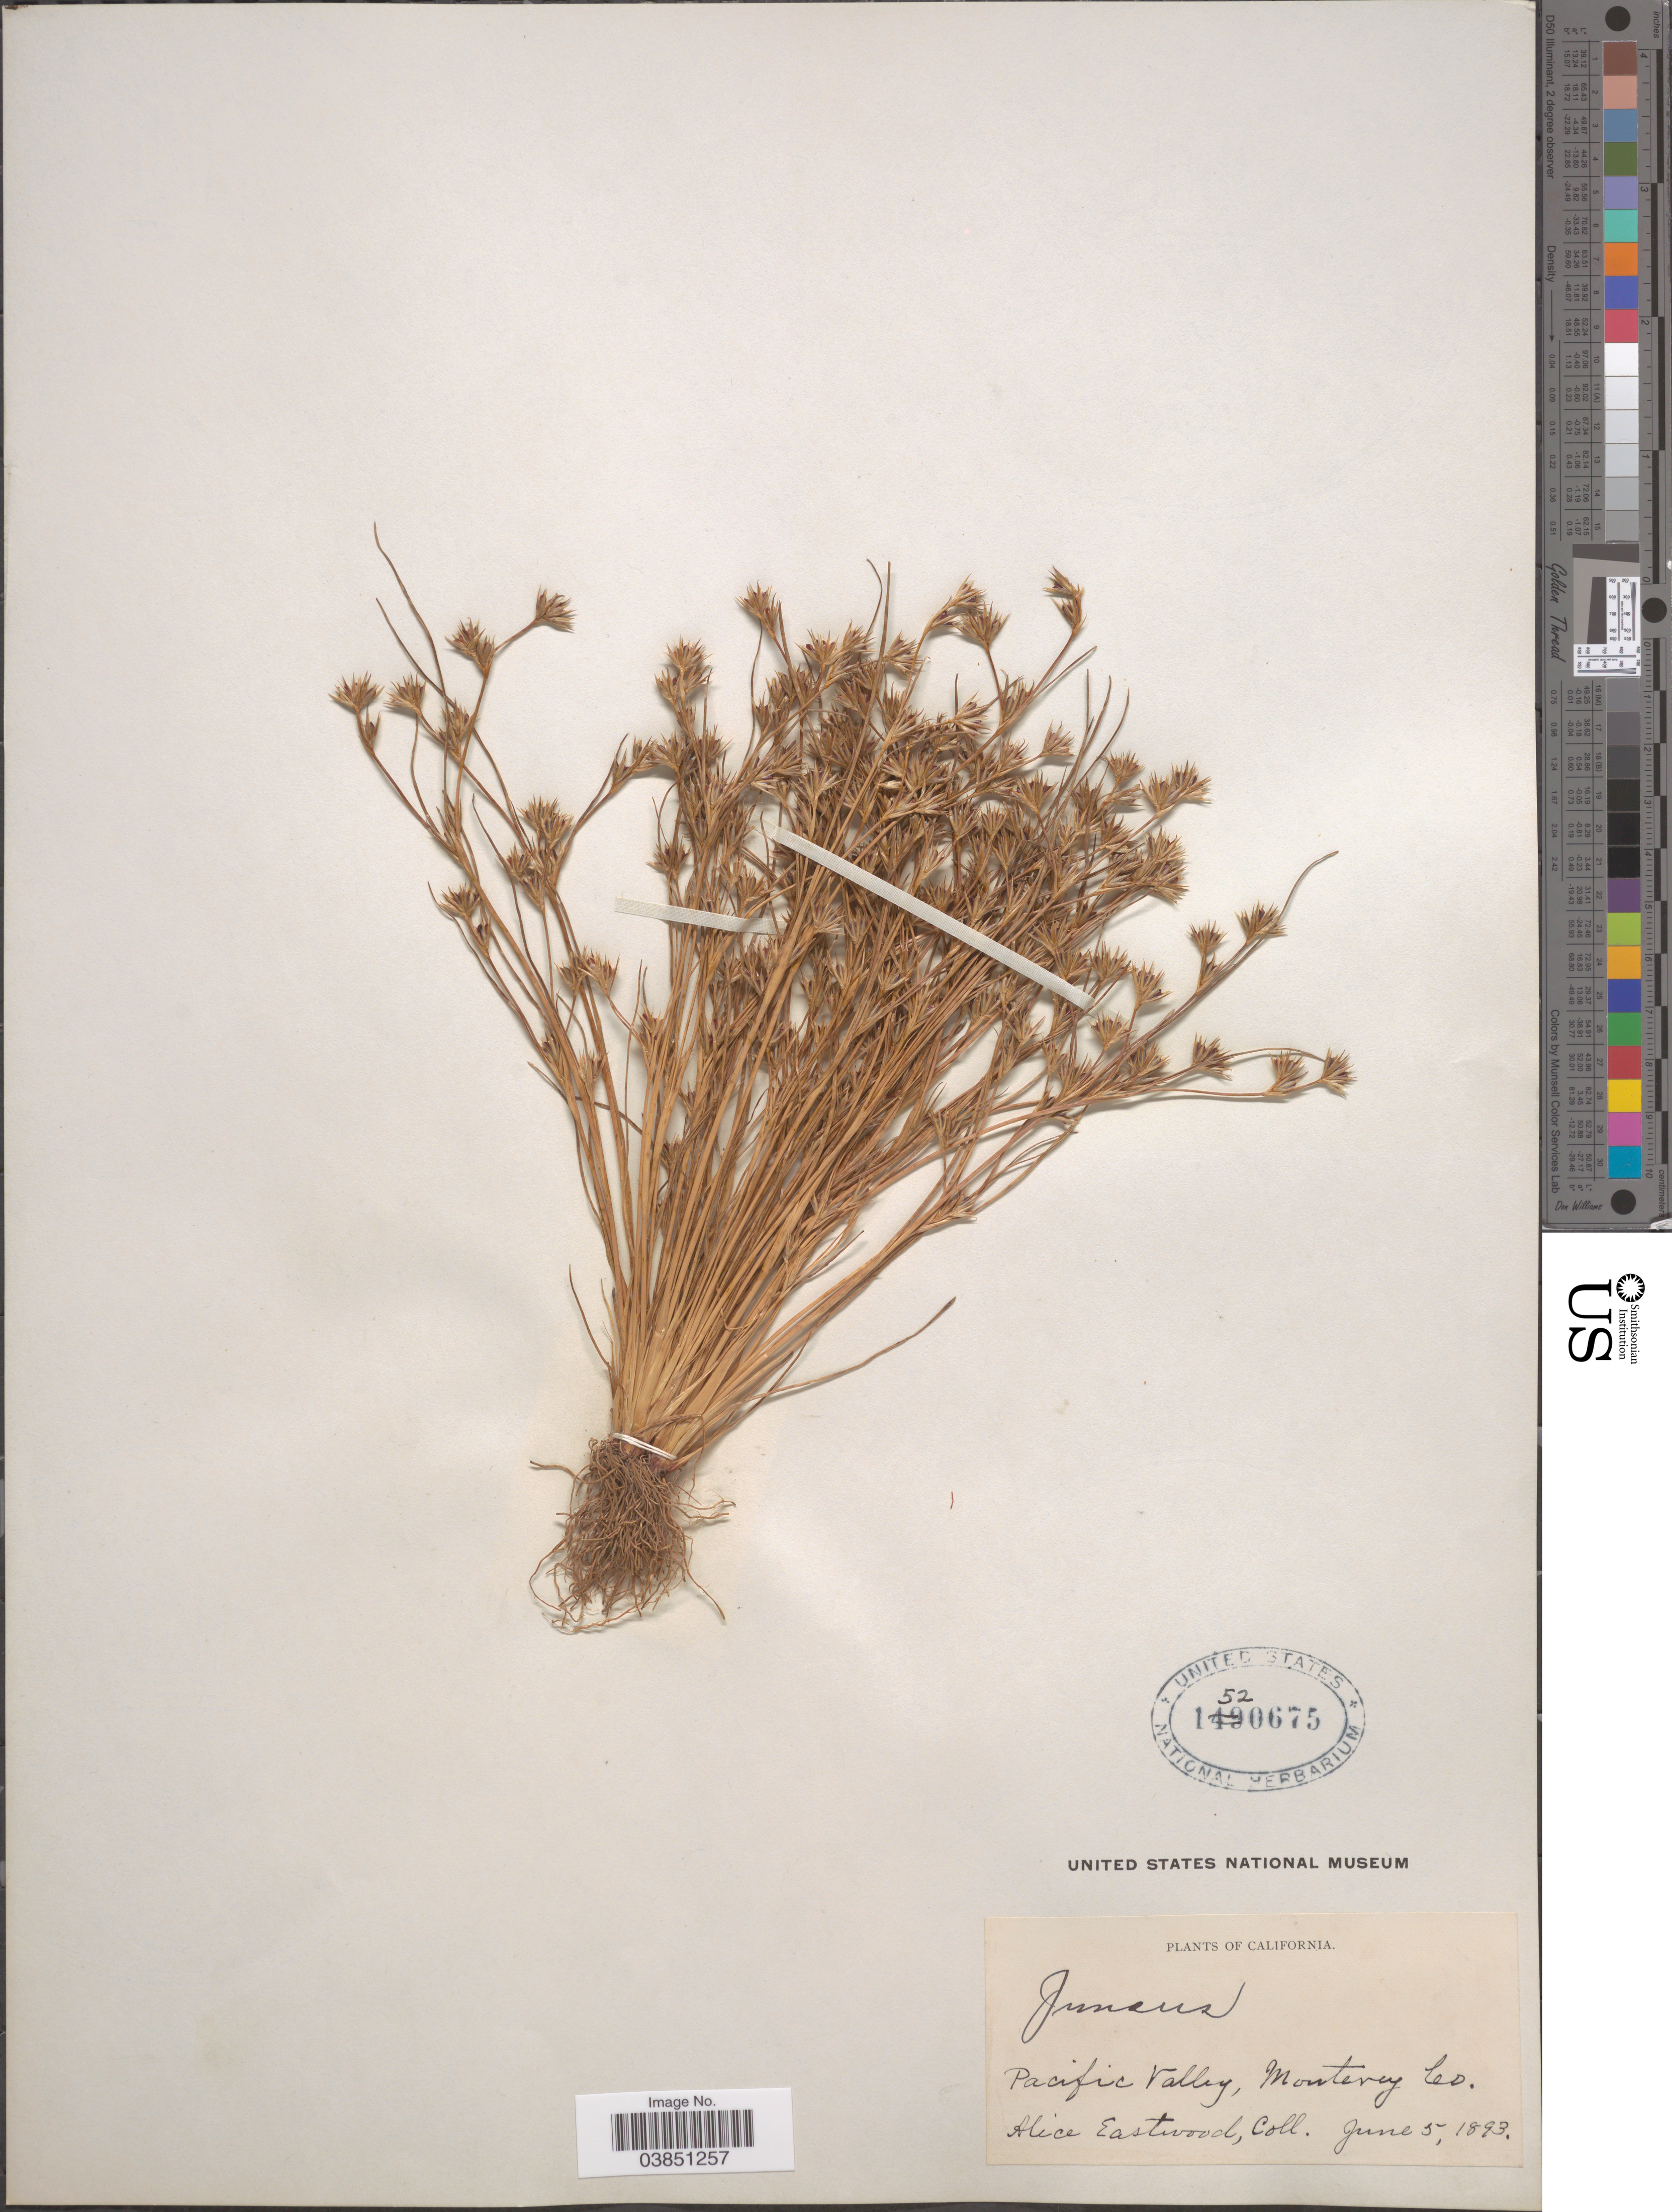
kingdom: Plantae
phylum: Tracheophyta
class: Liliopsida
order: Poales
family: Juncaceae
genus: Juncus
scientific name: Juncus bufonius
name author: L.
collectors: A. Eastwood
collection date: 1893-06-05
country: United States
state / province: California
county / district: Monterey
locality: Pacific Valley, Monterey Co.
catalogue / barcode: US 1520675